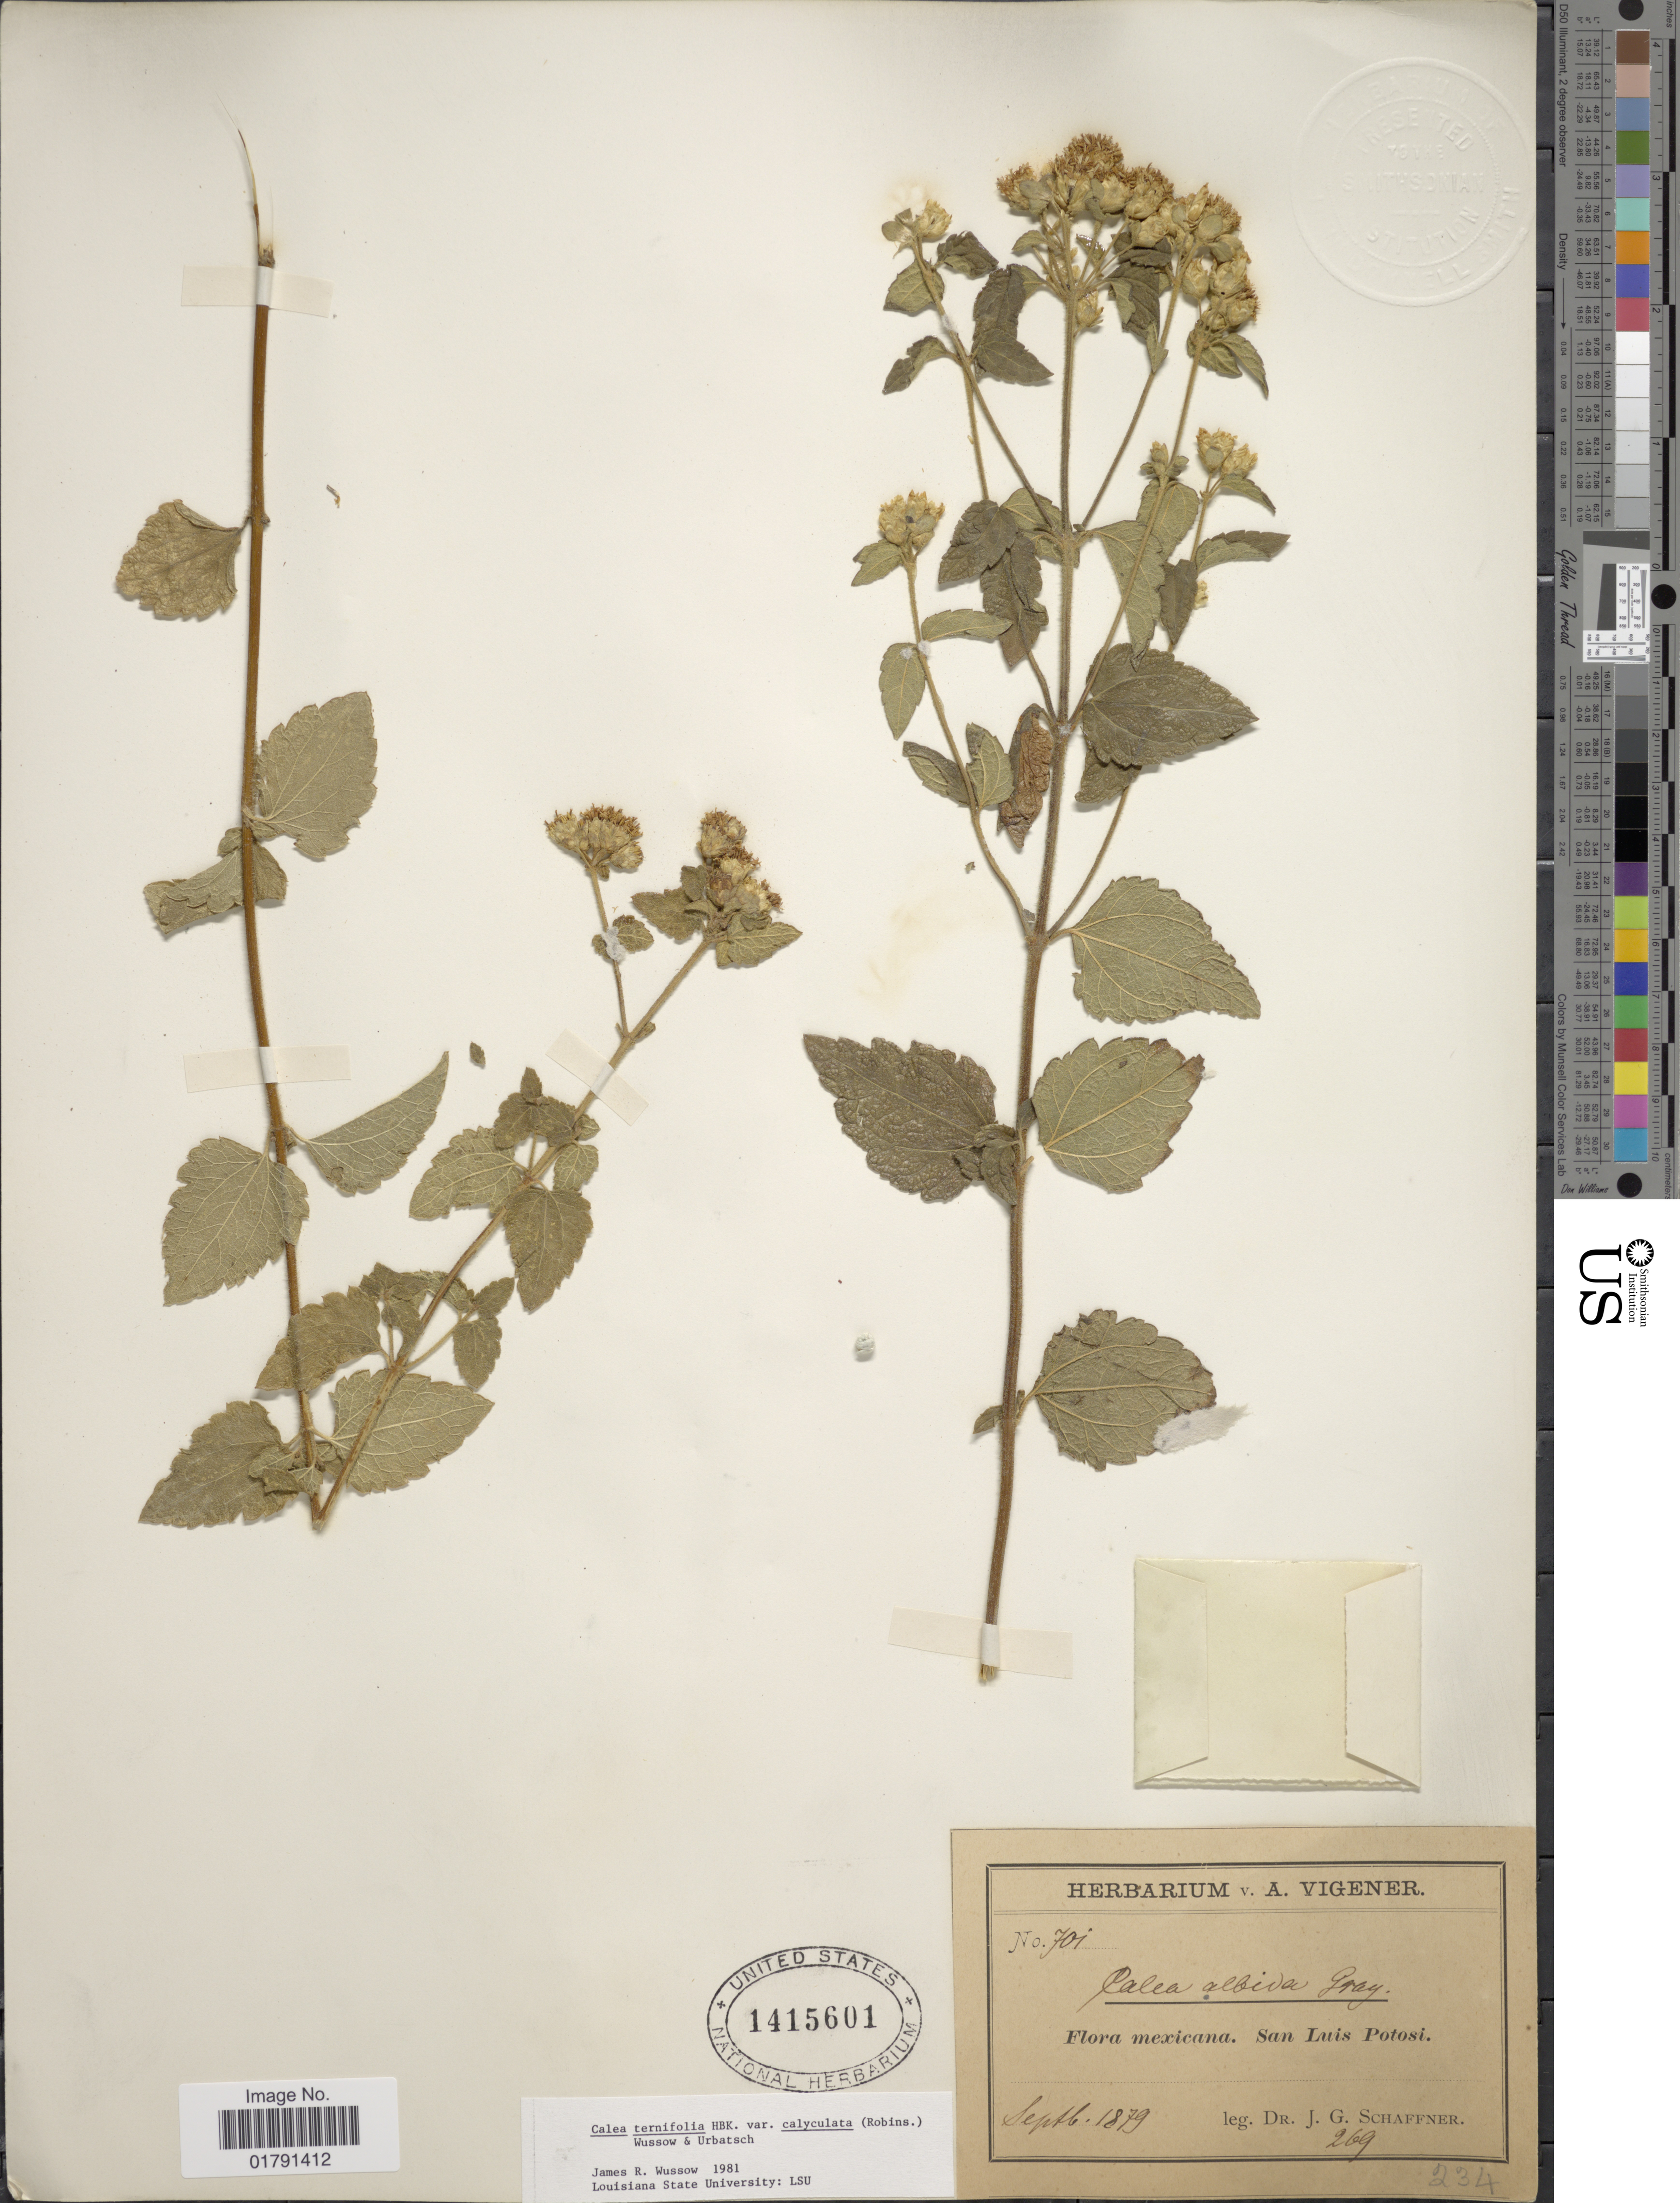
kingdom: Plantae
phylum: Tracheophyta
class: Magnoliopsida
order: Asterales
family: Asteraceae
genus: Calea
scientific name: Calea ternifolia var. calyculata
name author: (B.L. Rob.) Wussow et al.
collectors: J. G. Schaffner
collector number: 70i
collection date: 1879-09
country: Mexico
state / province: San Luis Potosí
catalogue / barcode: US 1415601